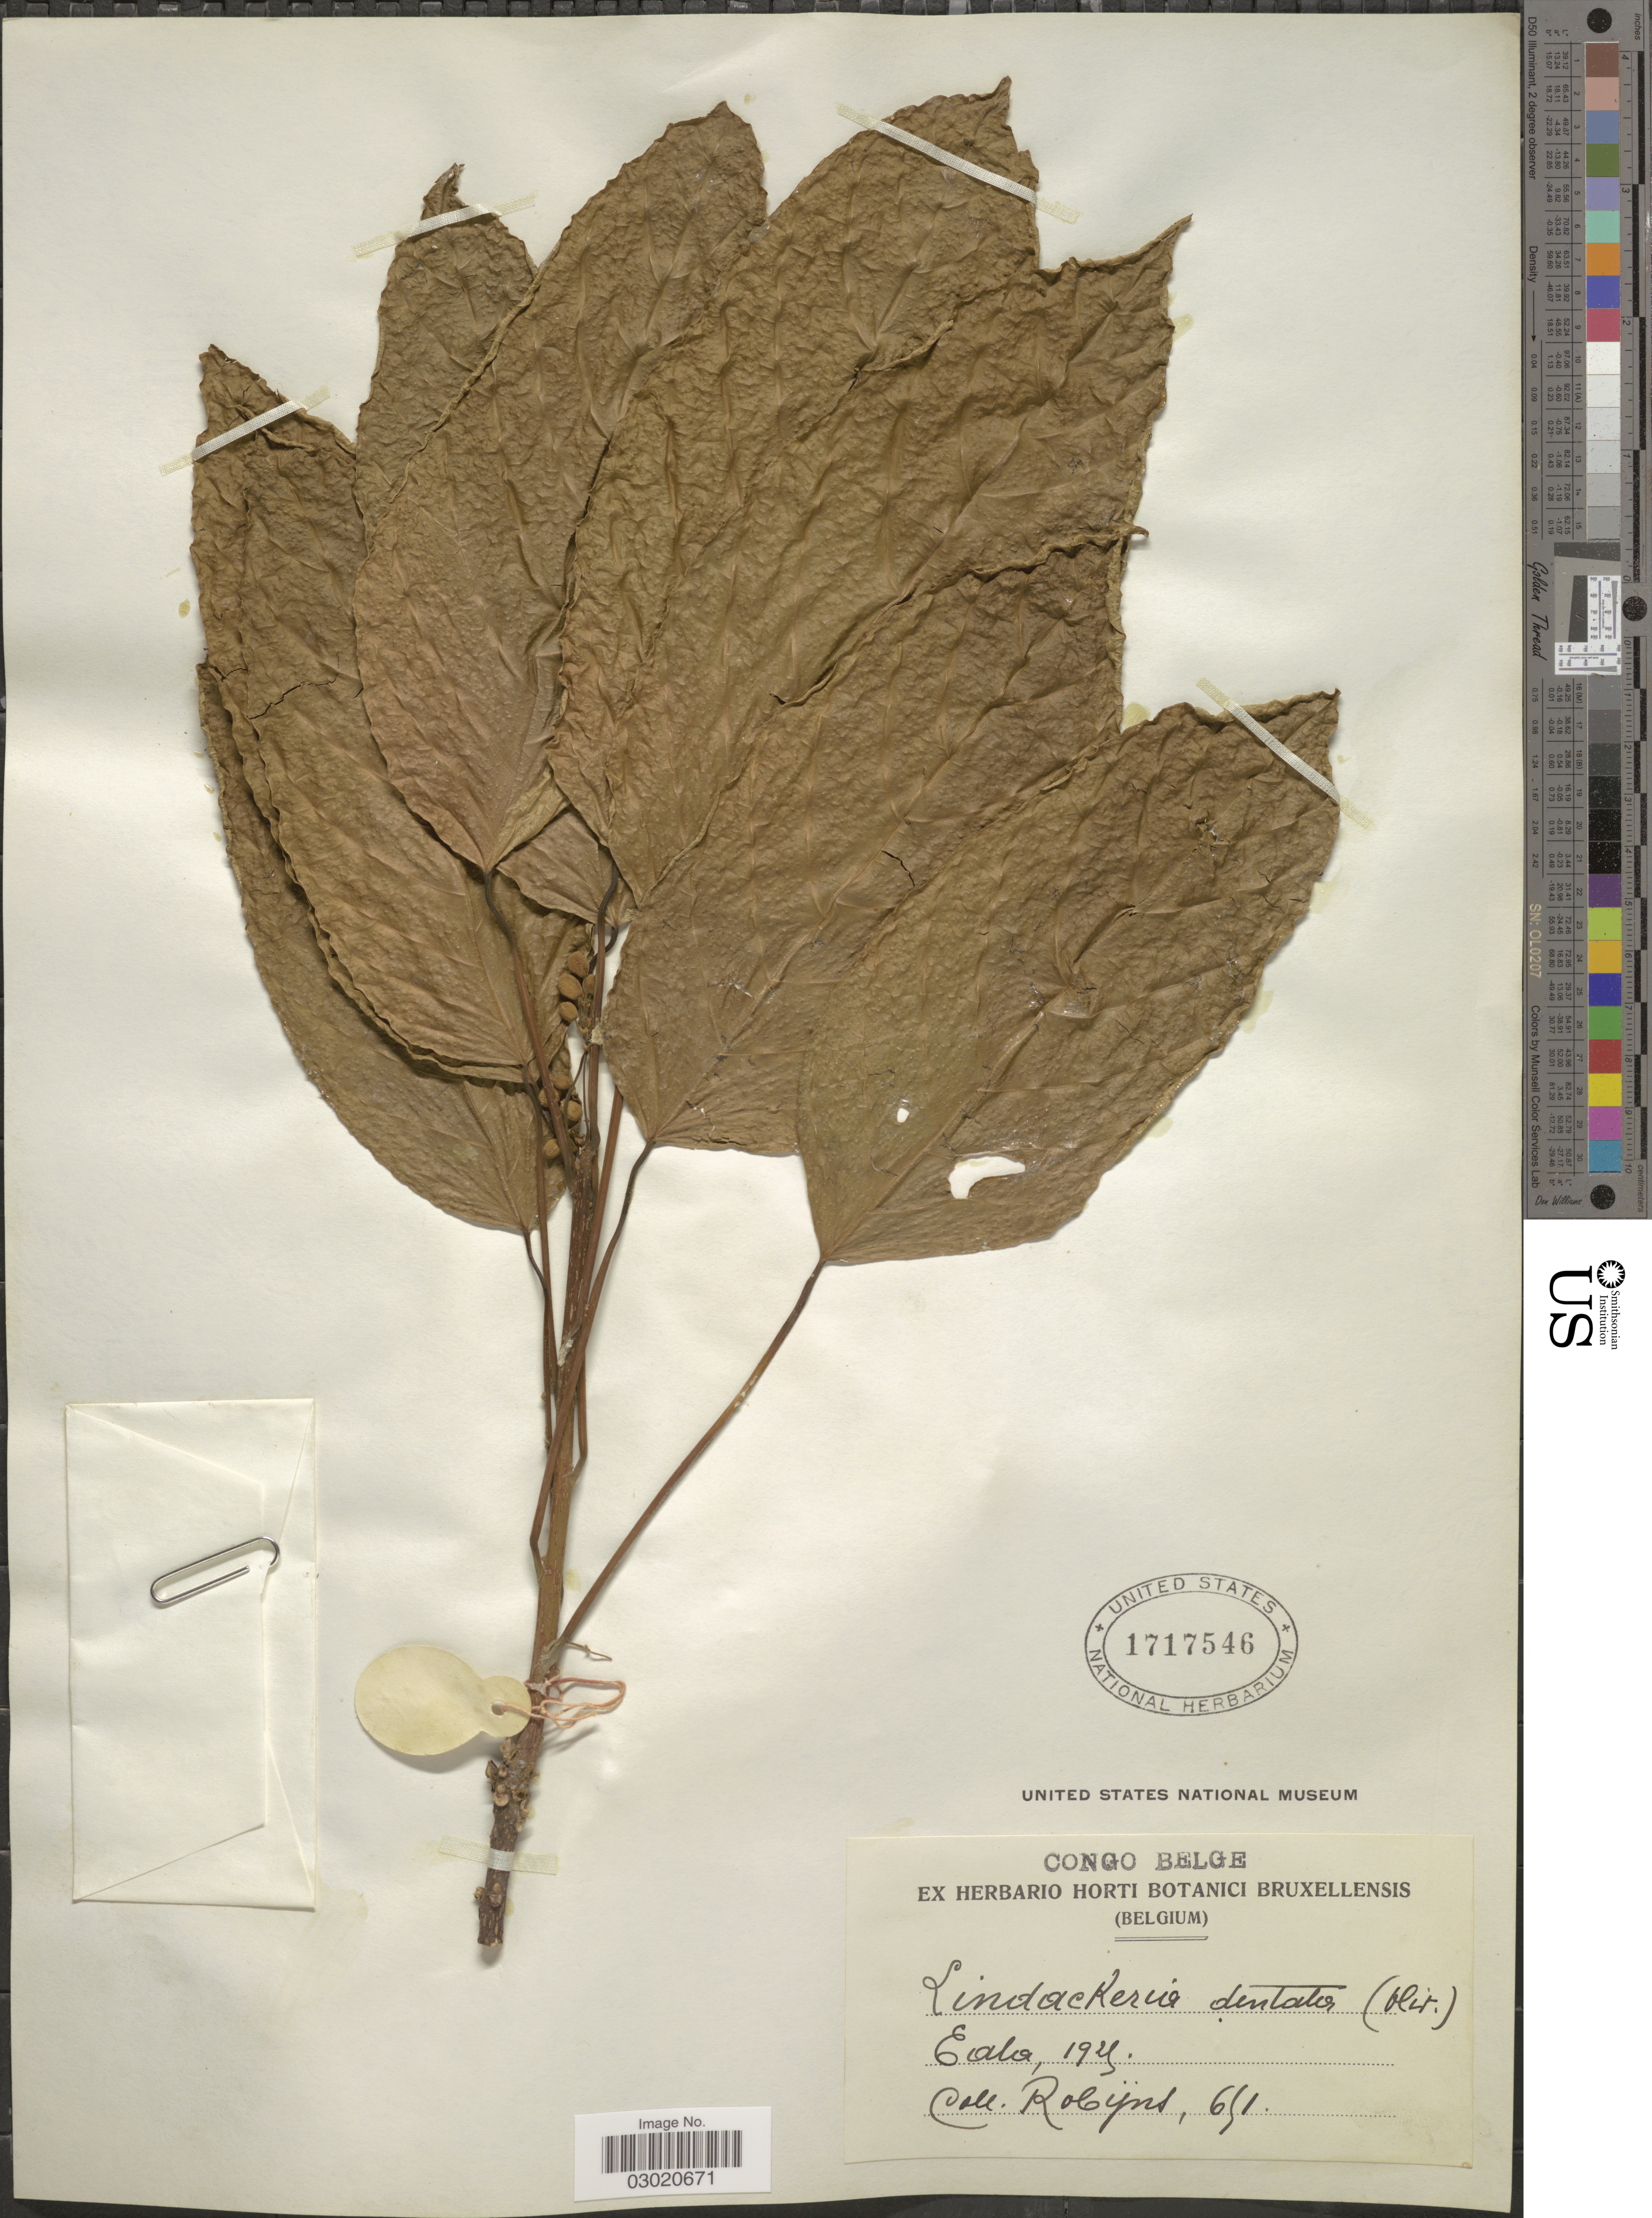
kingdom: Plantae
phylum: Tracheophyta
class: Magnoliopsida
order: Malpighiales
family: Salicaceae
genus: Oncoba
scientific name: Oncoba dentata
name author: Oliv.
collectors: -. Robyns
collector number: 651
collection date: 1925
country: Congo, Democratic Republic of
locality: Congo Belge, Eala.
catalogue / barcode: US 1717546